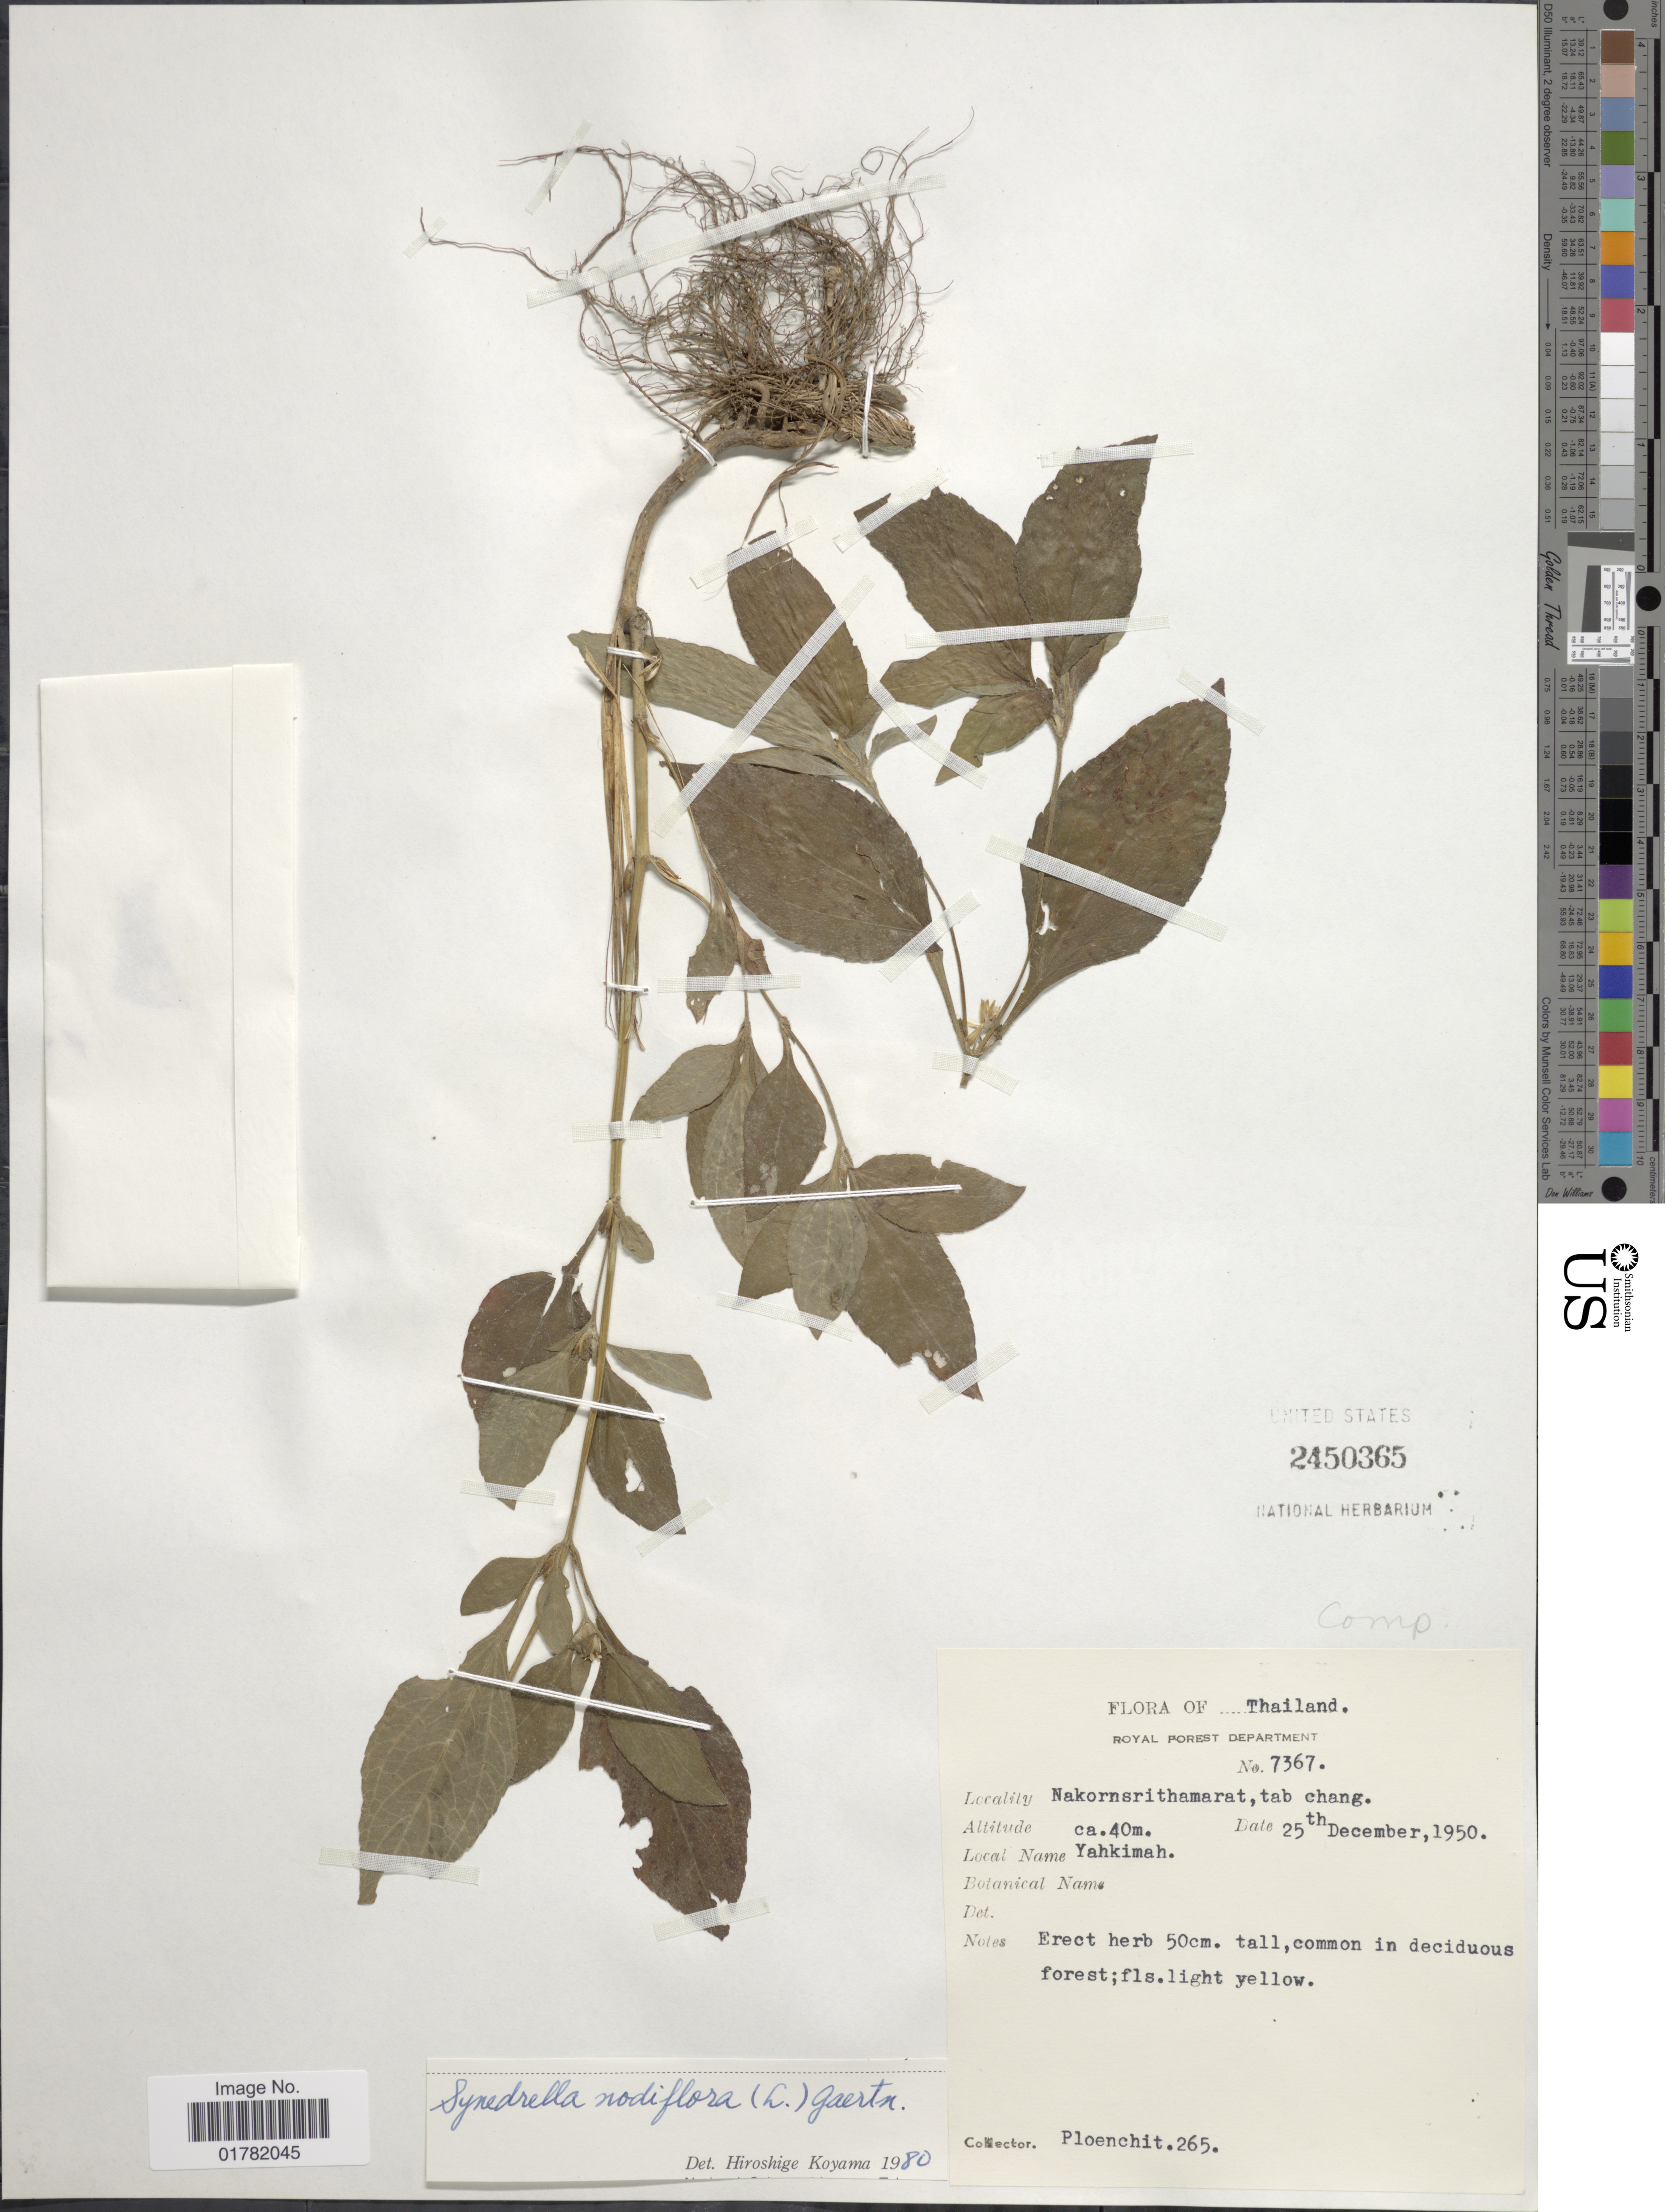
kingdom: Plantae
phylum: Tracheophyta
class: Magnoliopsida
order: Asterales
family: Asteraceae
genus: Synedrella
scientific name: Synedrella nodiflora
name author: (L.) Gaertn.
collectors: Ploenchit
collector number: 265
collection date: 1950-12-25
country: Thailand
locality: Nakornsrithamarat, tab chang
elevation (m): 40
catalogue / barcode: US 2450365